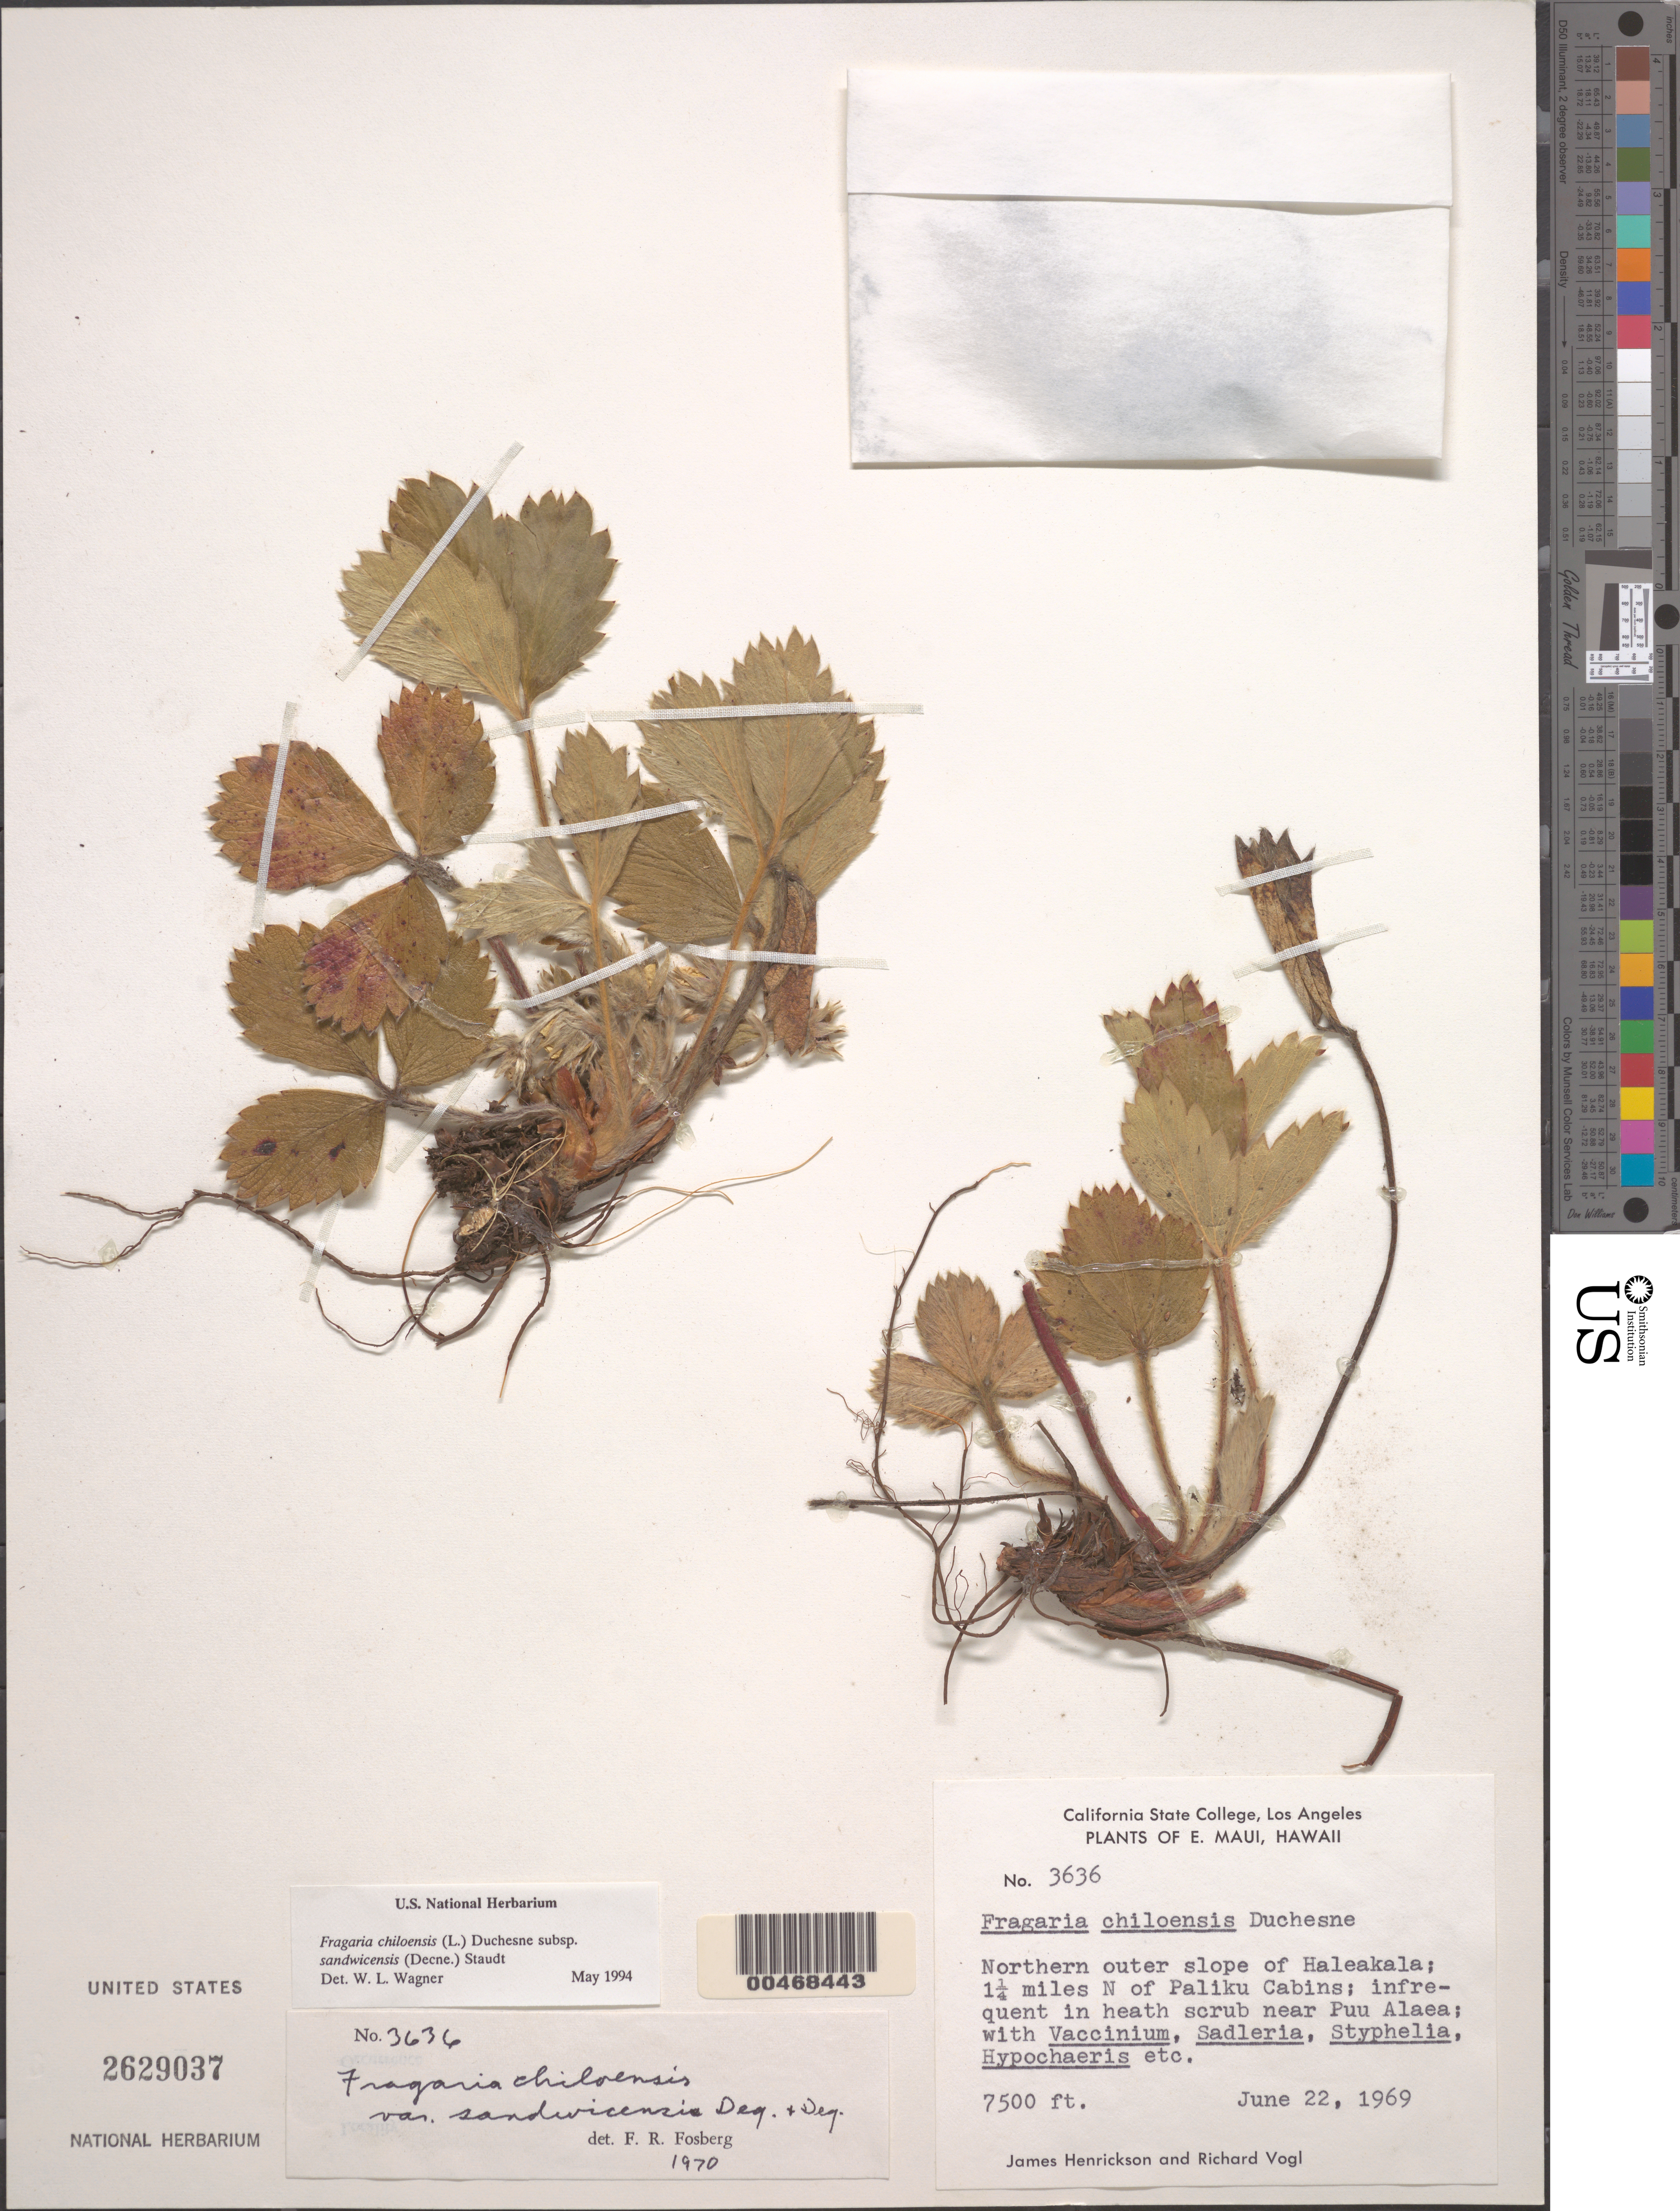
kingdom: Plantae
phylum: Tracheophyta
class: Magnoliopsida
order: Rosales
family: Rosaceae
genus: Fragaria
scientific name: Fragaria chiloensis subsp. sandwicensis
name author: (Decne.) Staudt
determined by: Wagner, W. L., (BOT), Smithsonian Institution - National Museum of Natural History (UNITED STATES)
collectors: J. S. Henrickson & R. Vogl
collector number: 3636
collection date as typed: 22 Jun 1969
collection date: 1969-06-22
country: United States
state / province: Hawaii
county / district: Maui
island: Maui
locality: E Maui, N outer slope of Haleakala, 1.25 mi N of Paliku Cabins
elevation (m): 2286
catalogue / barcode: US 2629037